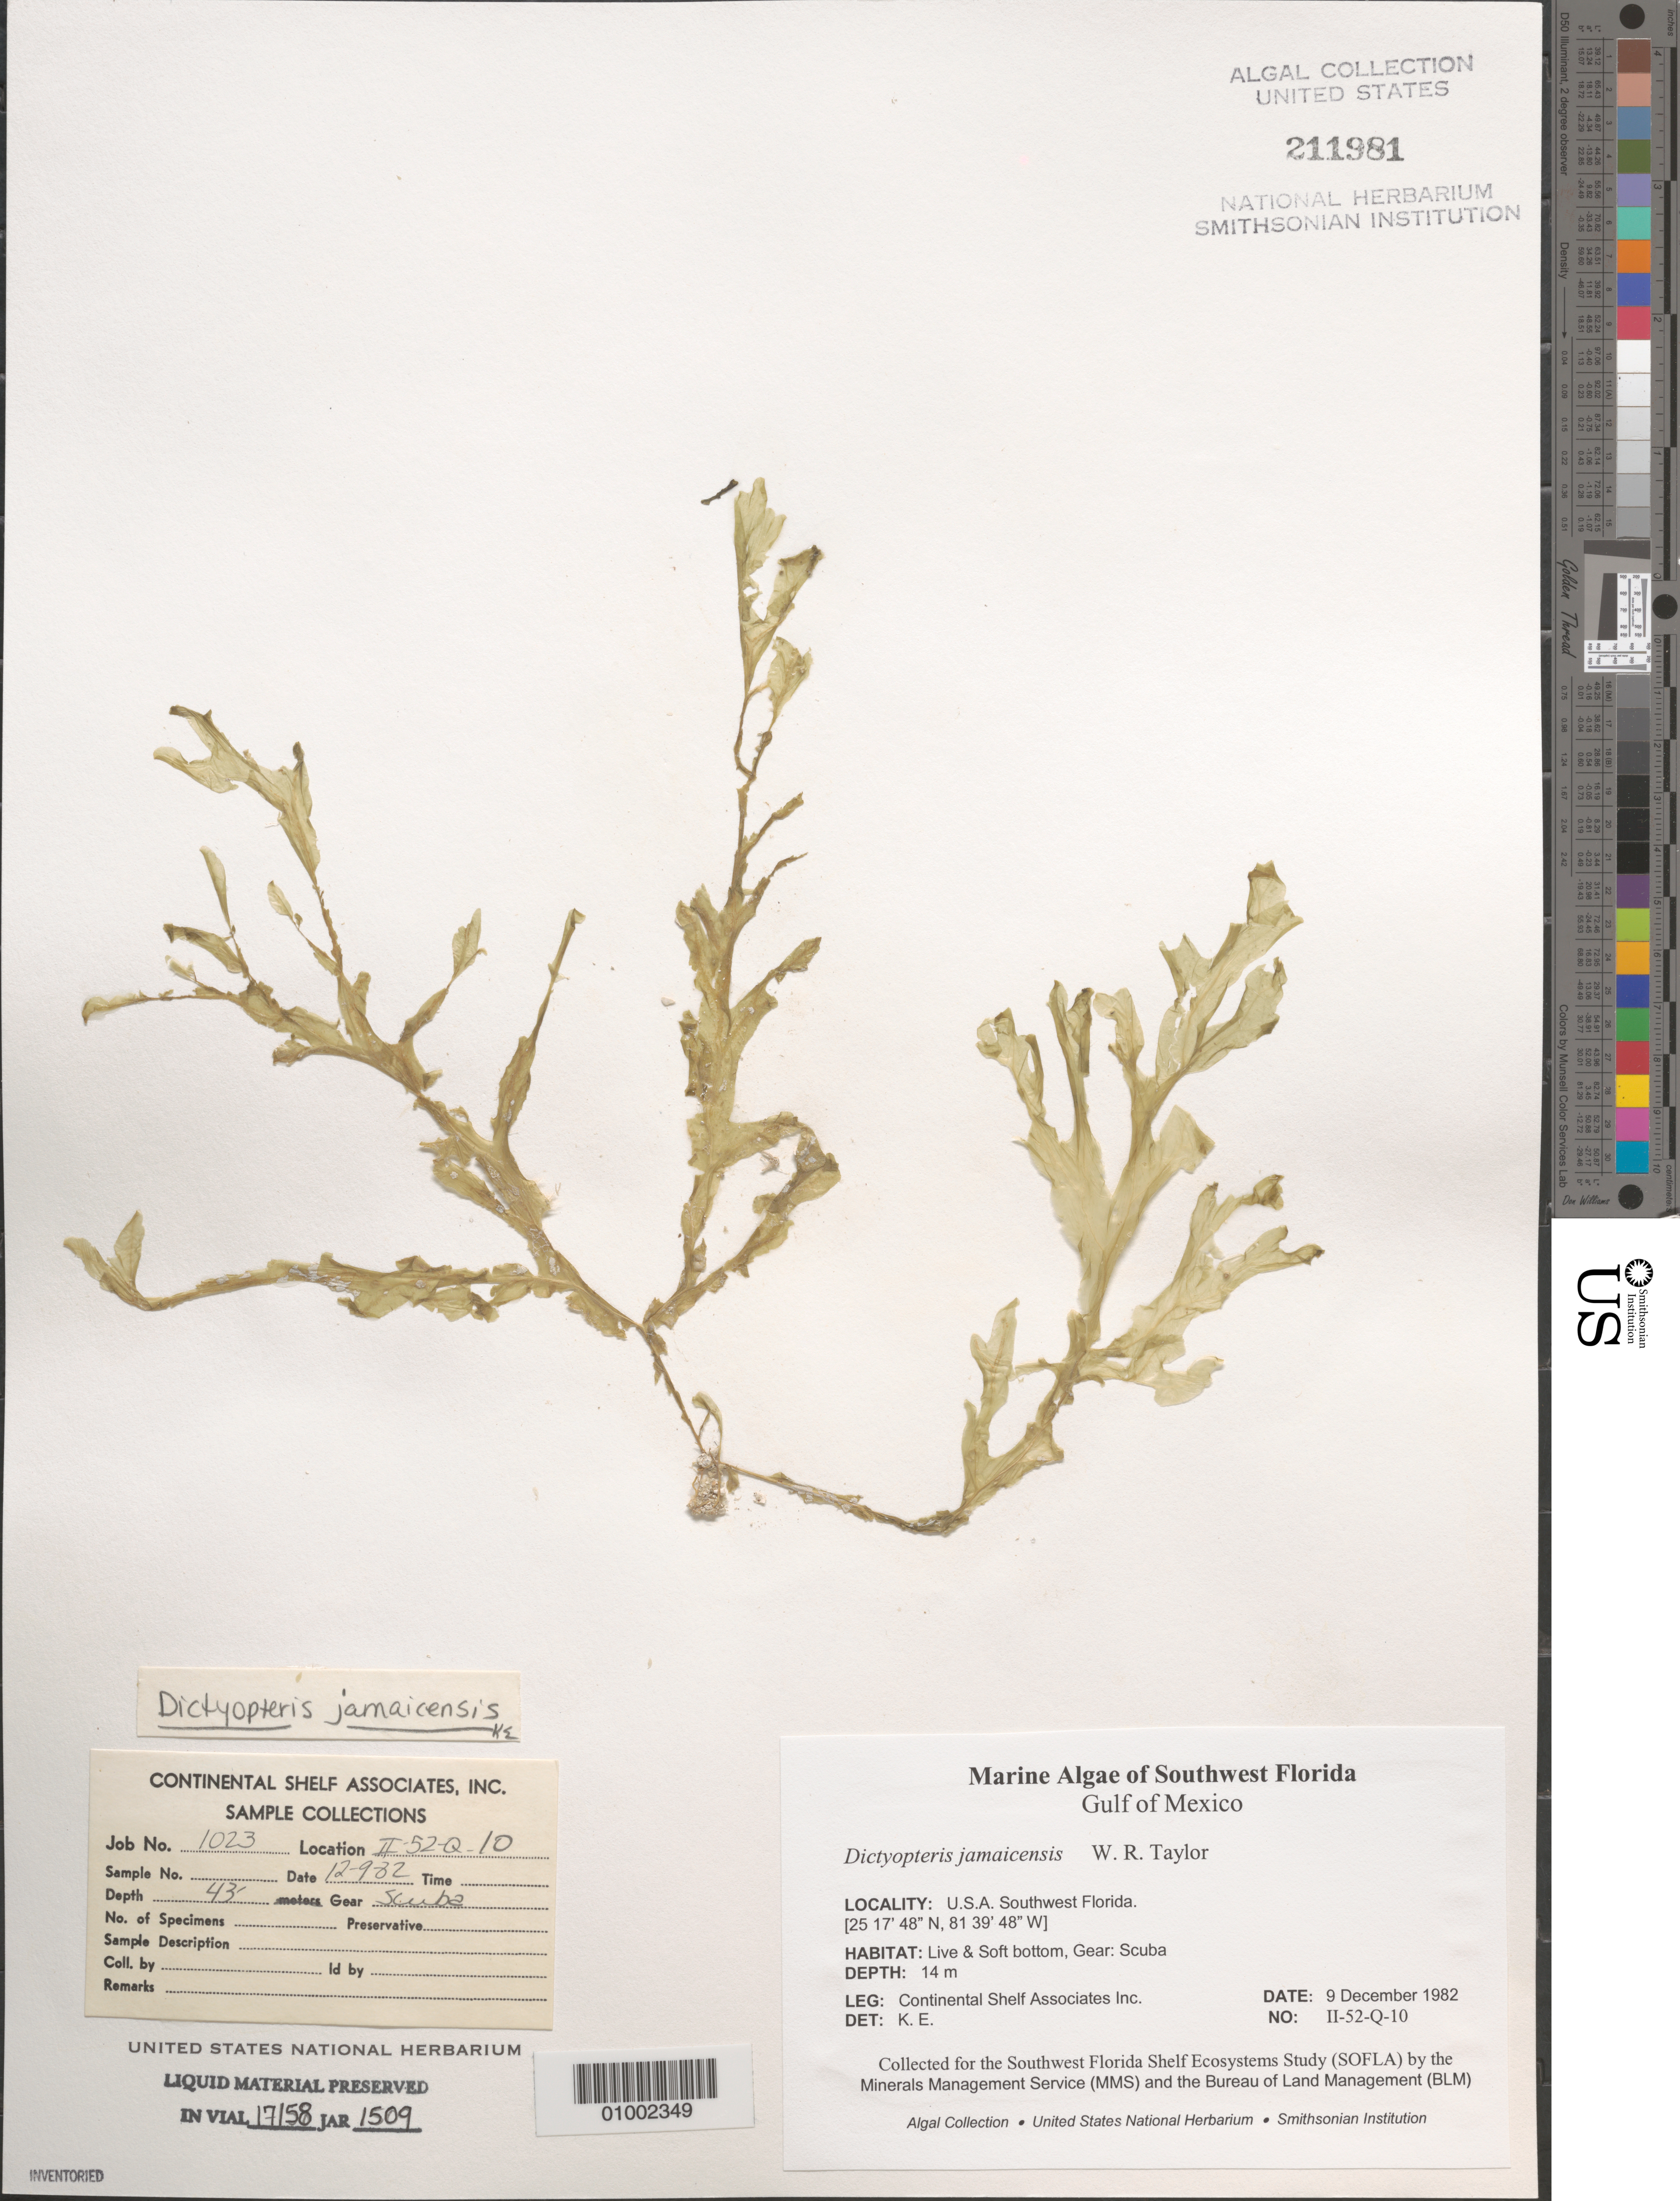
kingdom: Chromista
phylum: Ochrophyta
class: Phaeophyceae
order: Dictyotales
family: Dictyotaceae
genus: Dictyopteris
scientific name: Dictyopteris jamaicensis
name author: W.R. Taylor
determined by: E., K.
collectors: Continental Shelf Associates Inc.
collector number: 1023-II-52-Q-10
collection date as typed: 09 Dec 1982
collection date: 1982-12-09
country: United States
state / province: Florida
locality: Gulf of Mexico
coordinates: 25 17'48"N, 81 39'48"W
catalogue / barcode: US 211981